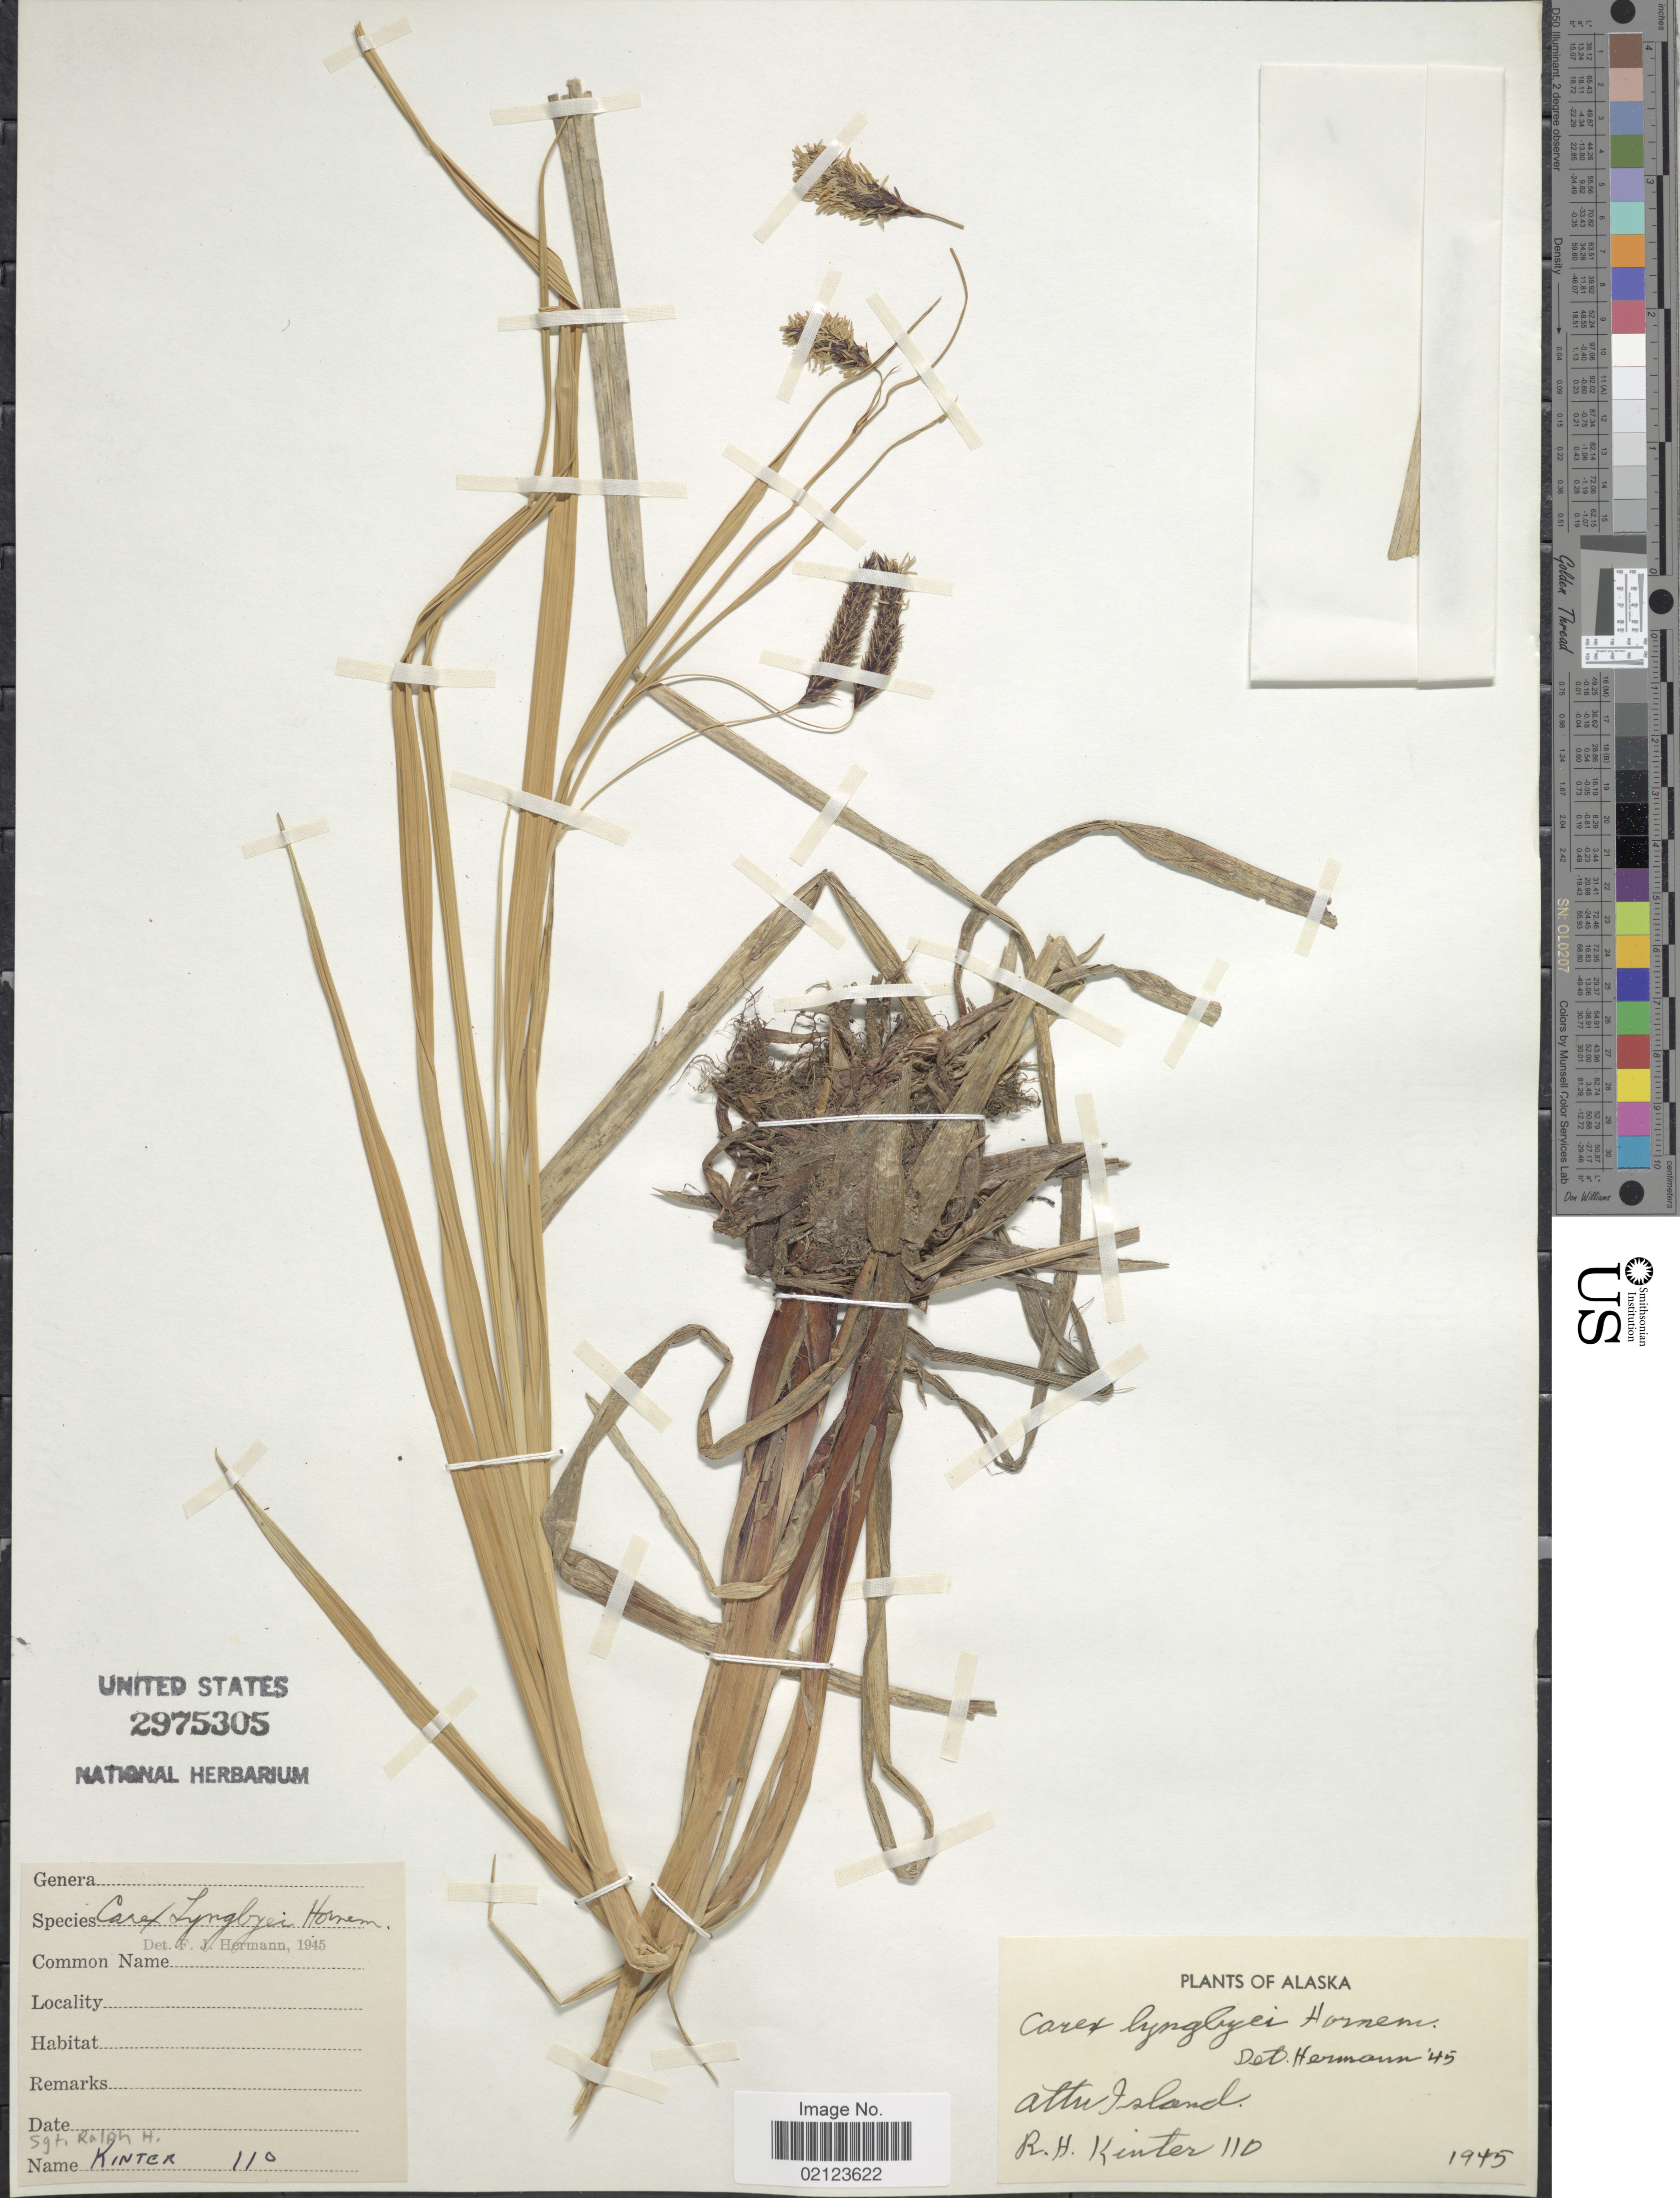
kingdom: Plantae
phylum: Tracheophyta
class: Liliopsida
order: Poales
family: Cyperaceae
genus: Carex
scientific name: Carex lyngbyei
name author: Hornem.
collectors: R. Kinter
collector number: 110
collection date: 1945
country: United States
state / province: Alaska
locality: Attu Island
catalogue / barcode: US 2975305